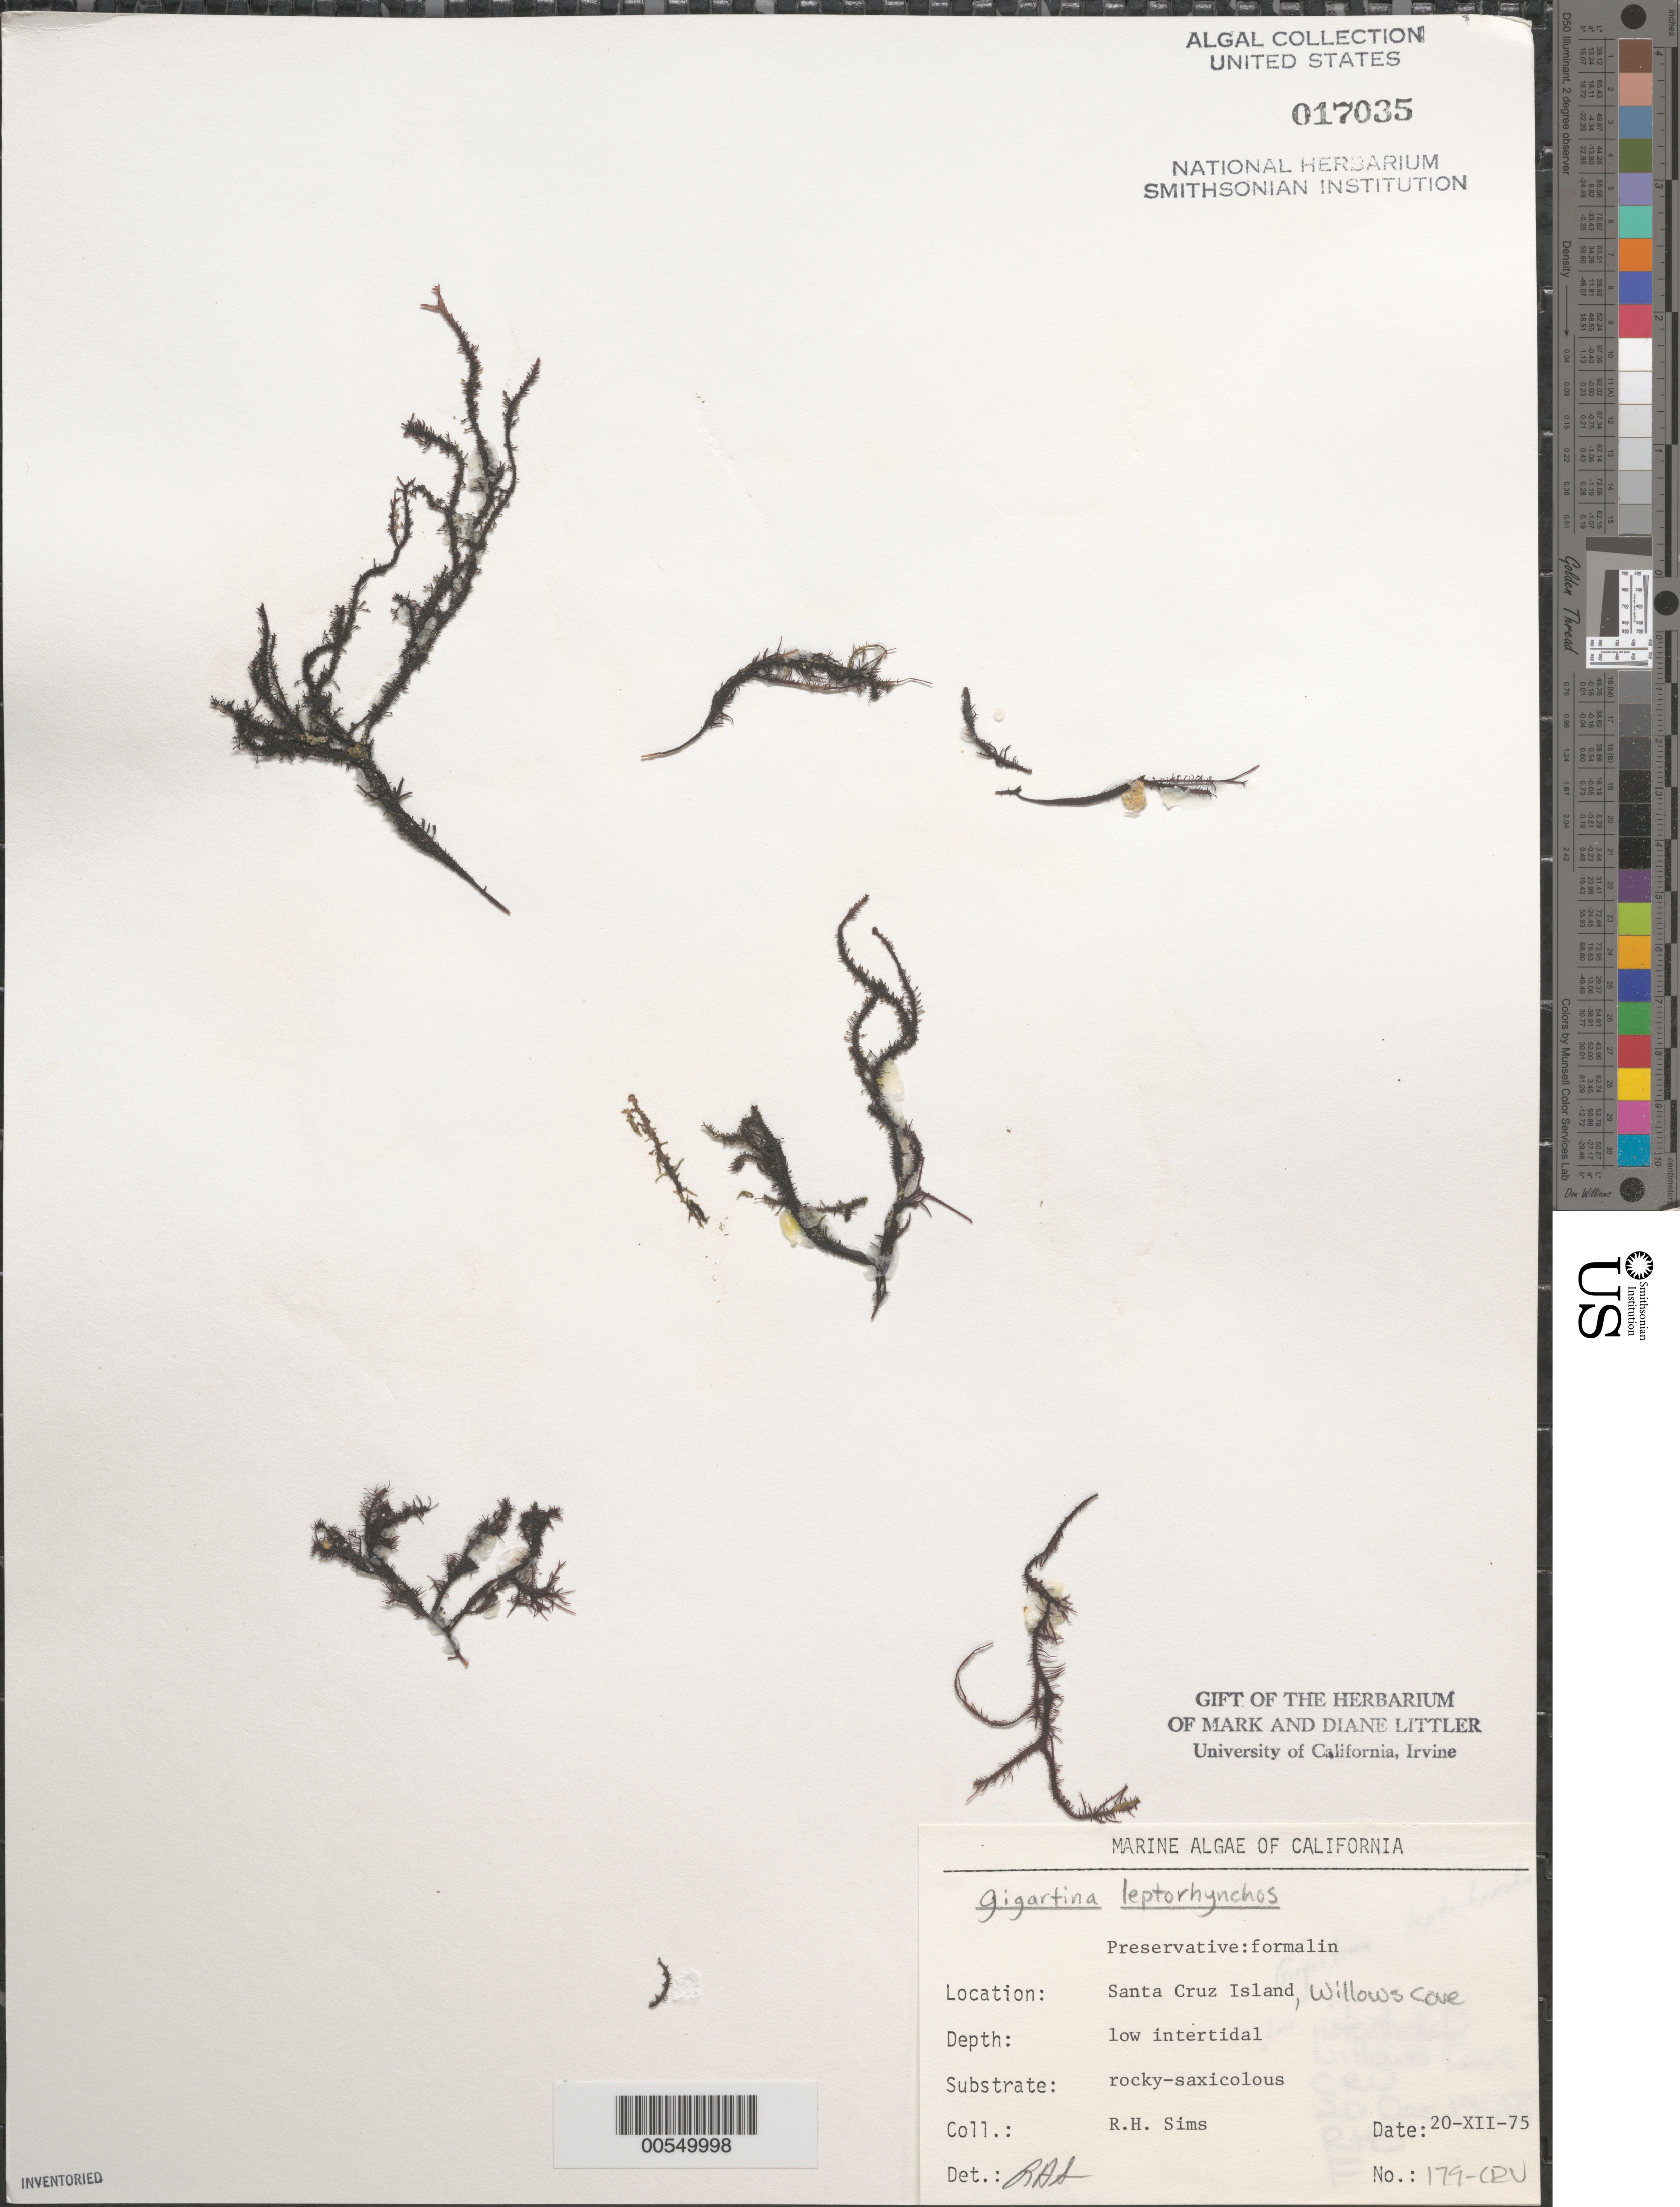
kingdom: Plantae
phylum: Rhodophyta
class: Florideophyceae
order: Gigartinales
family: Gigartinaceae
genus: Mazzaella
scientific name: Mazzaella leptorhynchos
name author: (J. Agardh) Leister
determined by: Algae name updating Project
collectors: R. H. Sims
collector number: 179-cru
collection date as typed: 20 Dec 1975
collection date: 1975-12-20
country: United States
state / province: California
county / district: Santa Barbara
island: Santa Cruz Island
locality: Willows Cove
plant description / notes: BLM-SOCALBIGHT Rocky Intertidal Survey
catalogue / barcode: US 17035